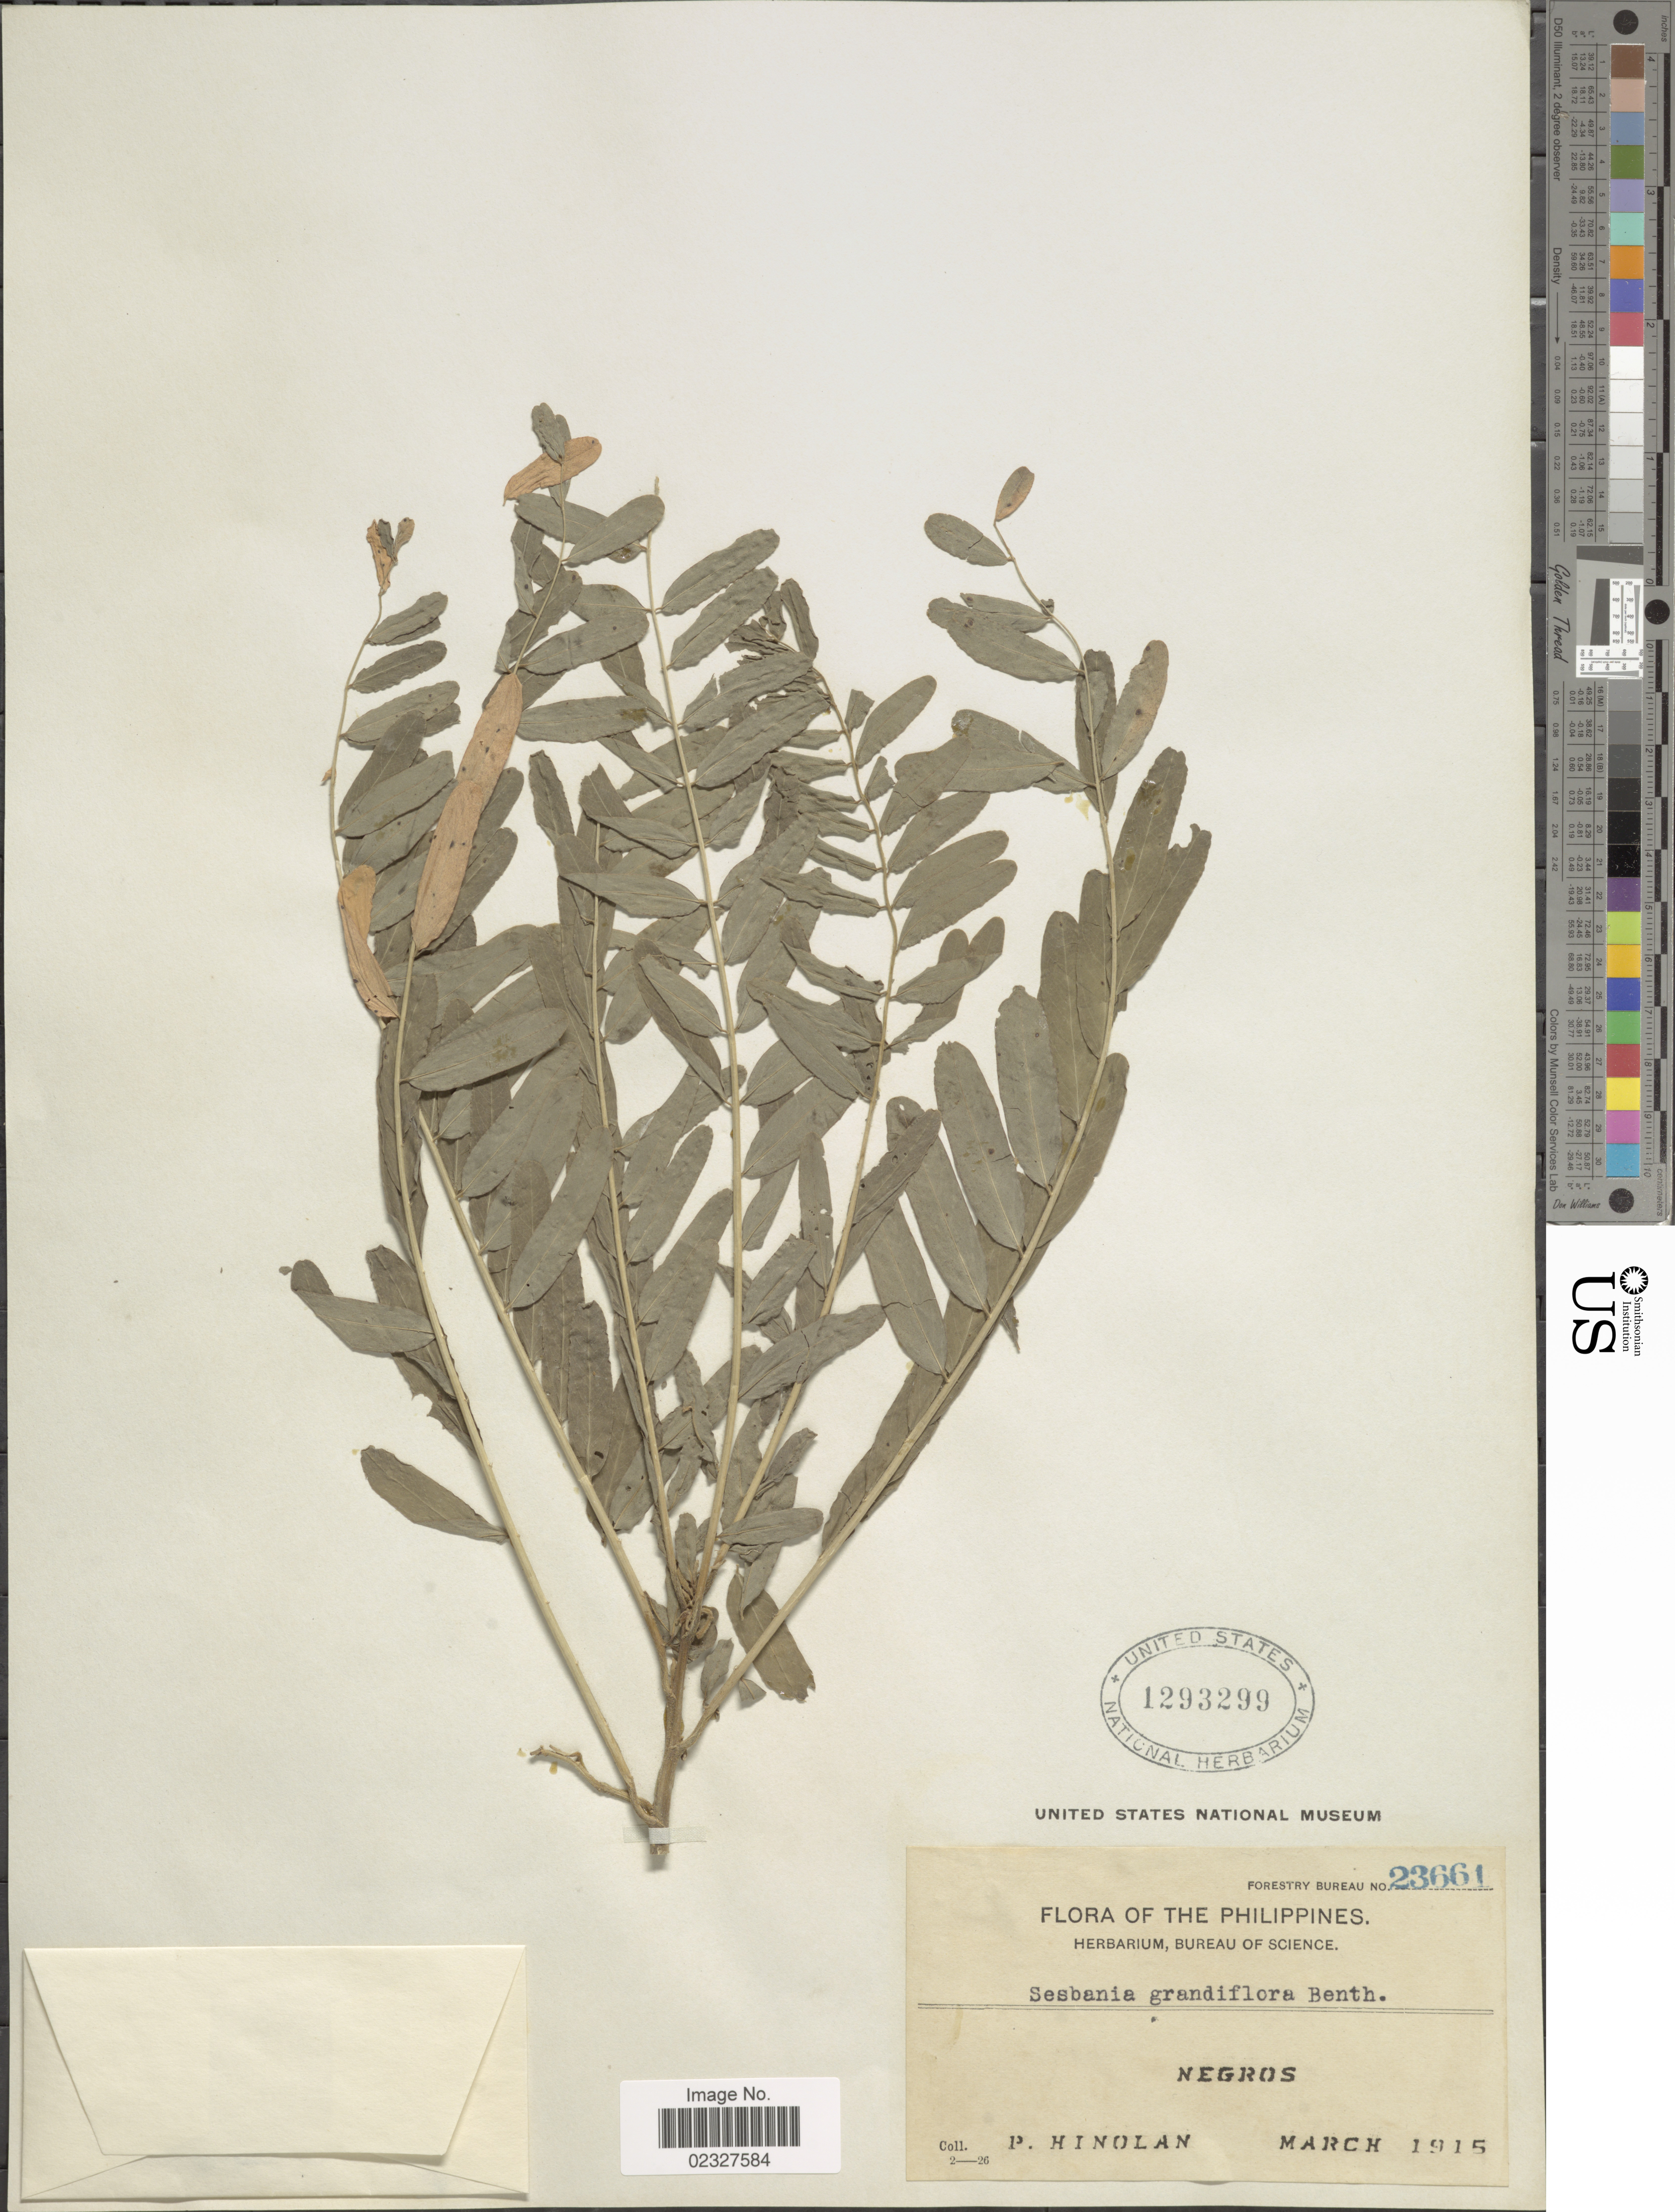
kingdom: Plantae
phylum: Tracheophyta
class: Magnoliopsida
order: Fabales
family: Fabaceae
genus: Sesbania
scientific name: Sesbania grandiflora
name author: (L.) Poir.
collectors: P. Hinolan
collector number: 23661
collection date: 1915-03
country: Philippines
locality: Negros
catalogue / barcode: US 1293299